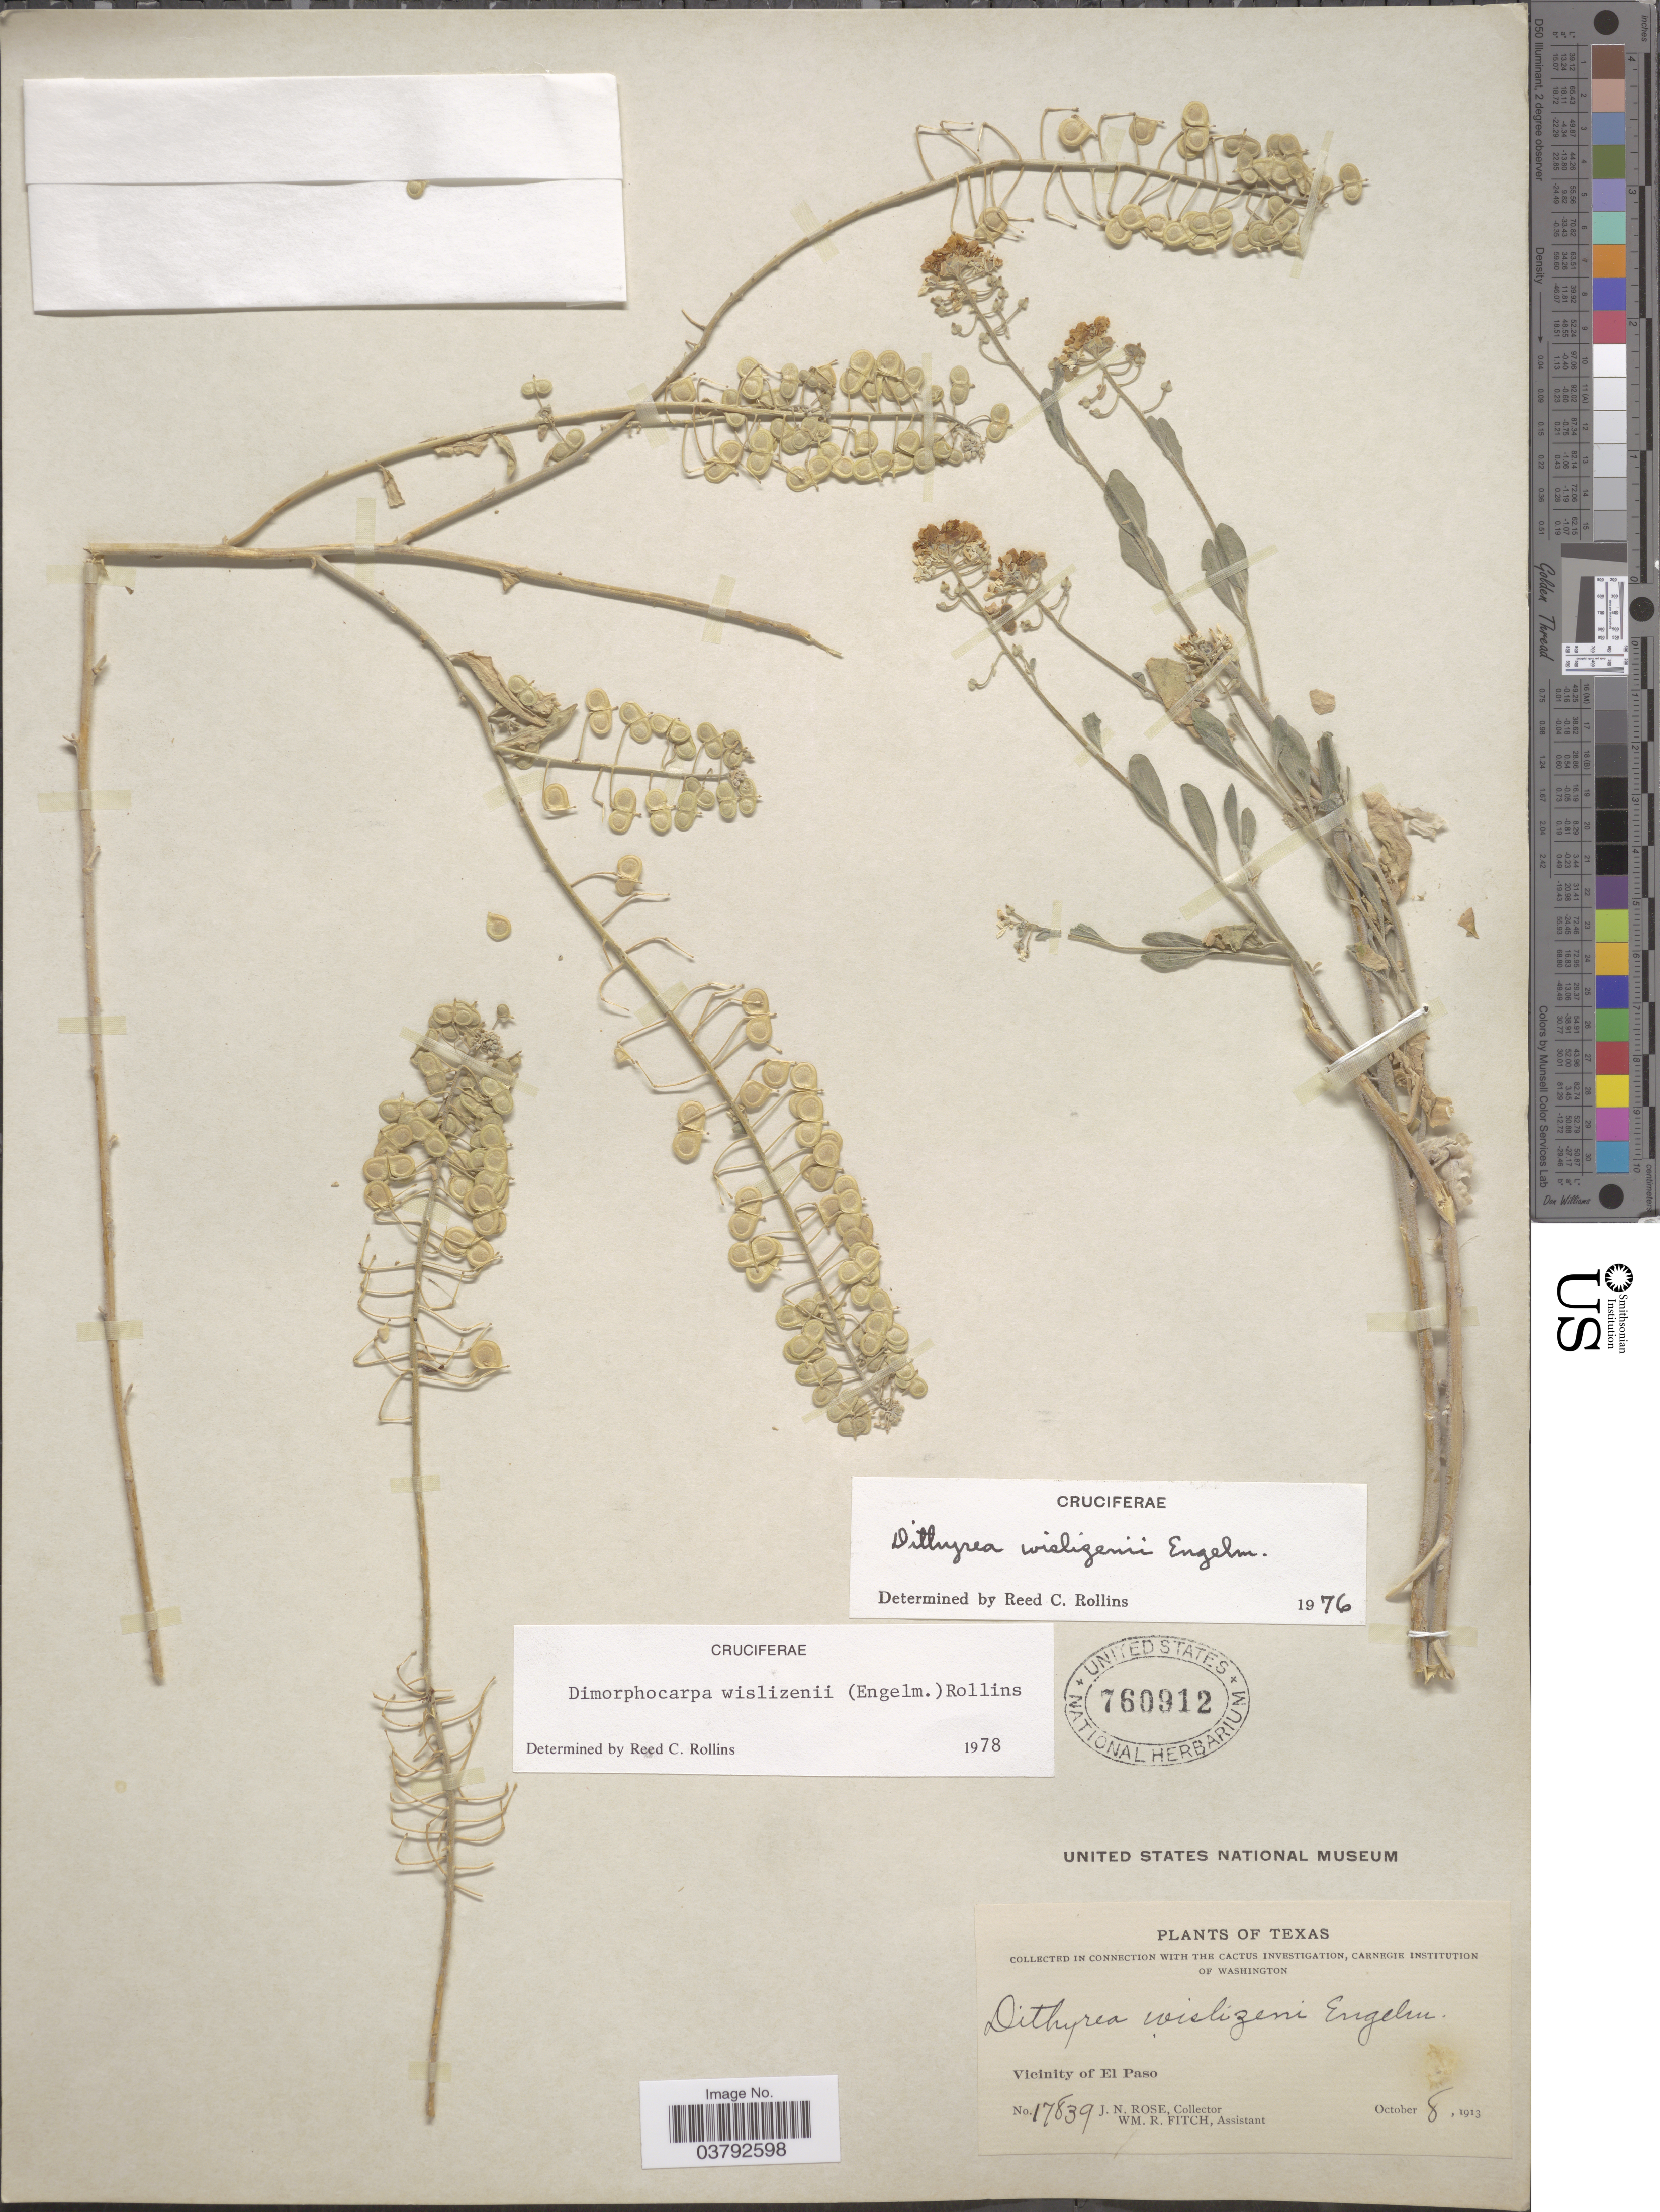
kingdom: Plantae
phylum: Tracheophyta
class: Magnoliopsida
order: Brassicales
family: Brassicaceae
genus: Dithyrea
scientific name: Dithyrea wislizeni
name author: Engelm.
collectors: J. N. Rose & W. R. Fitch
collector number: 17839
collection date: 1913-10-08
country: United States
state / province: Texas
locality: Vicinity of El Paso.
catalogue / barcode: US 760912